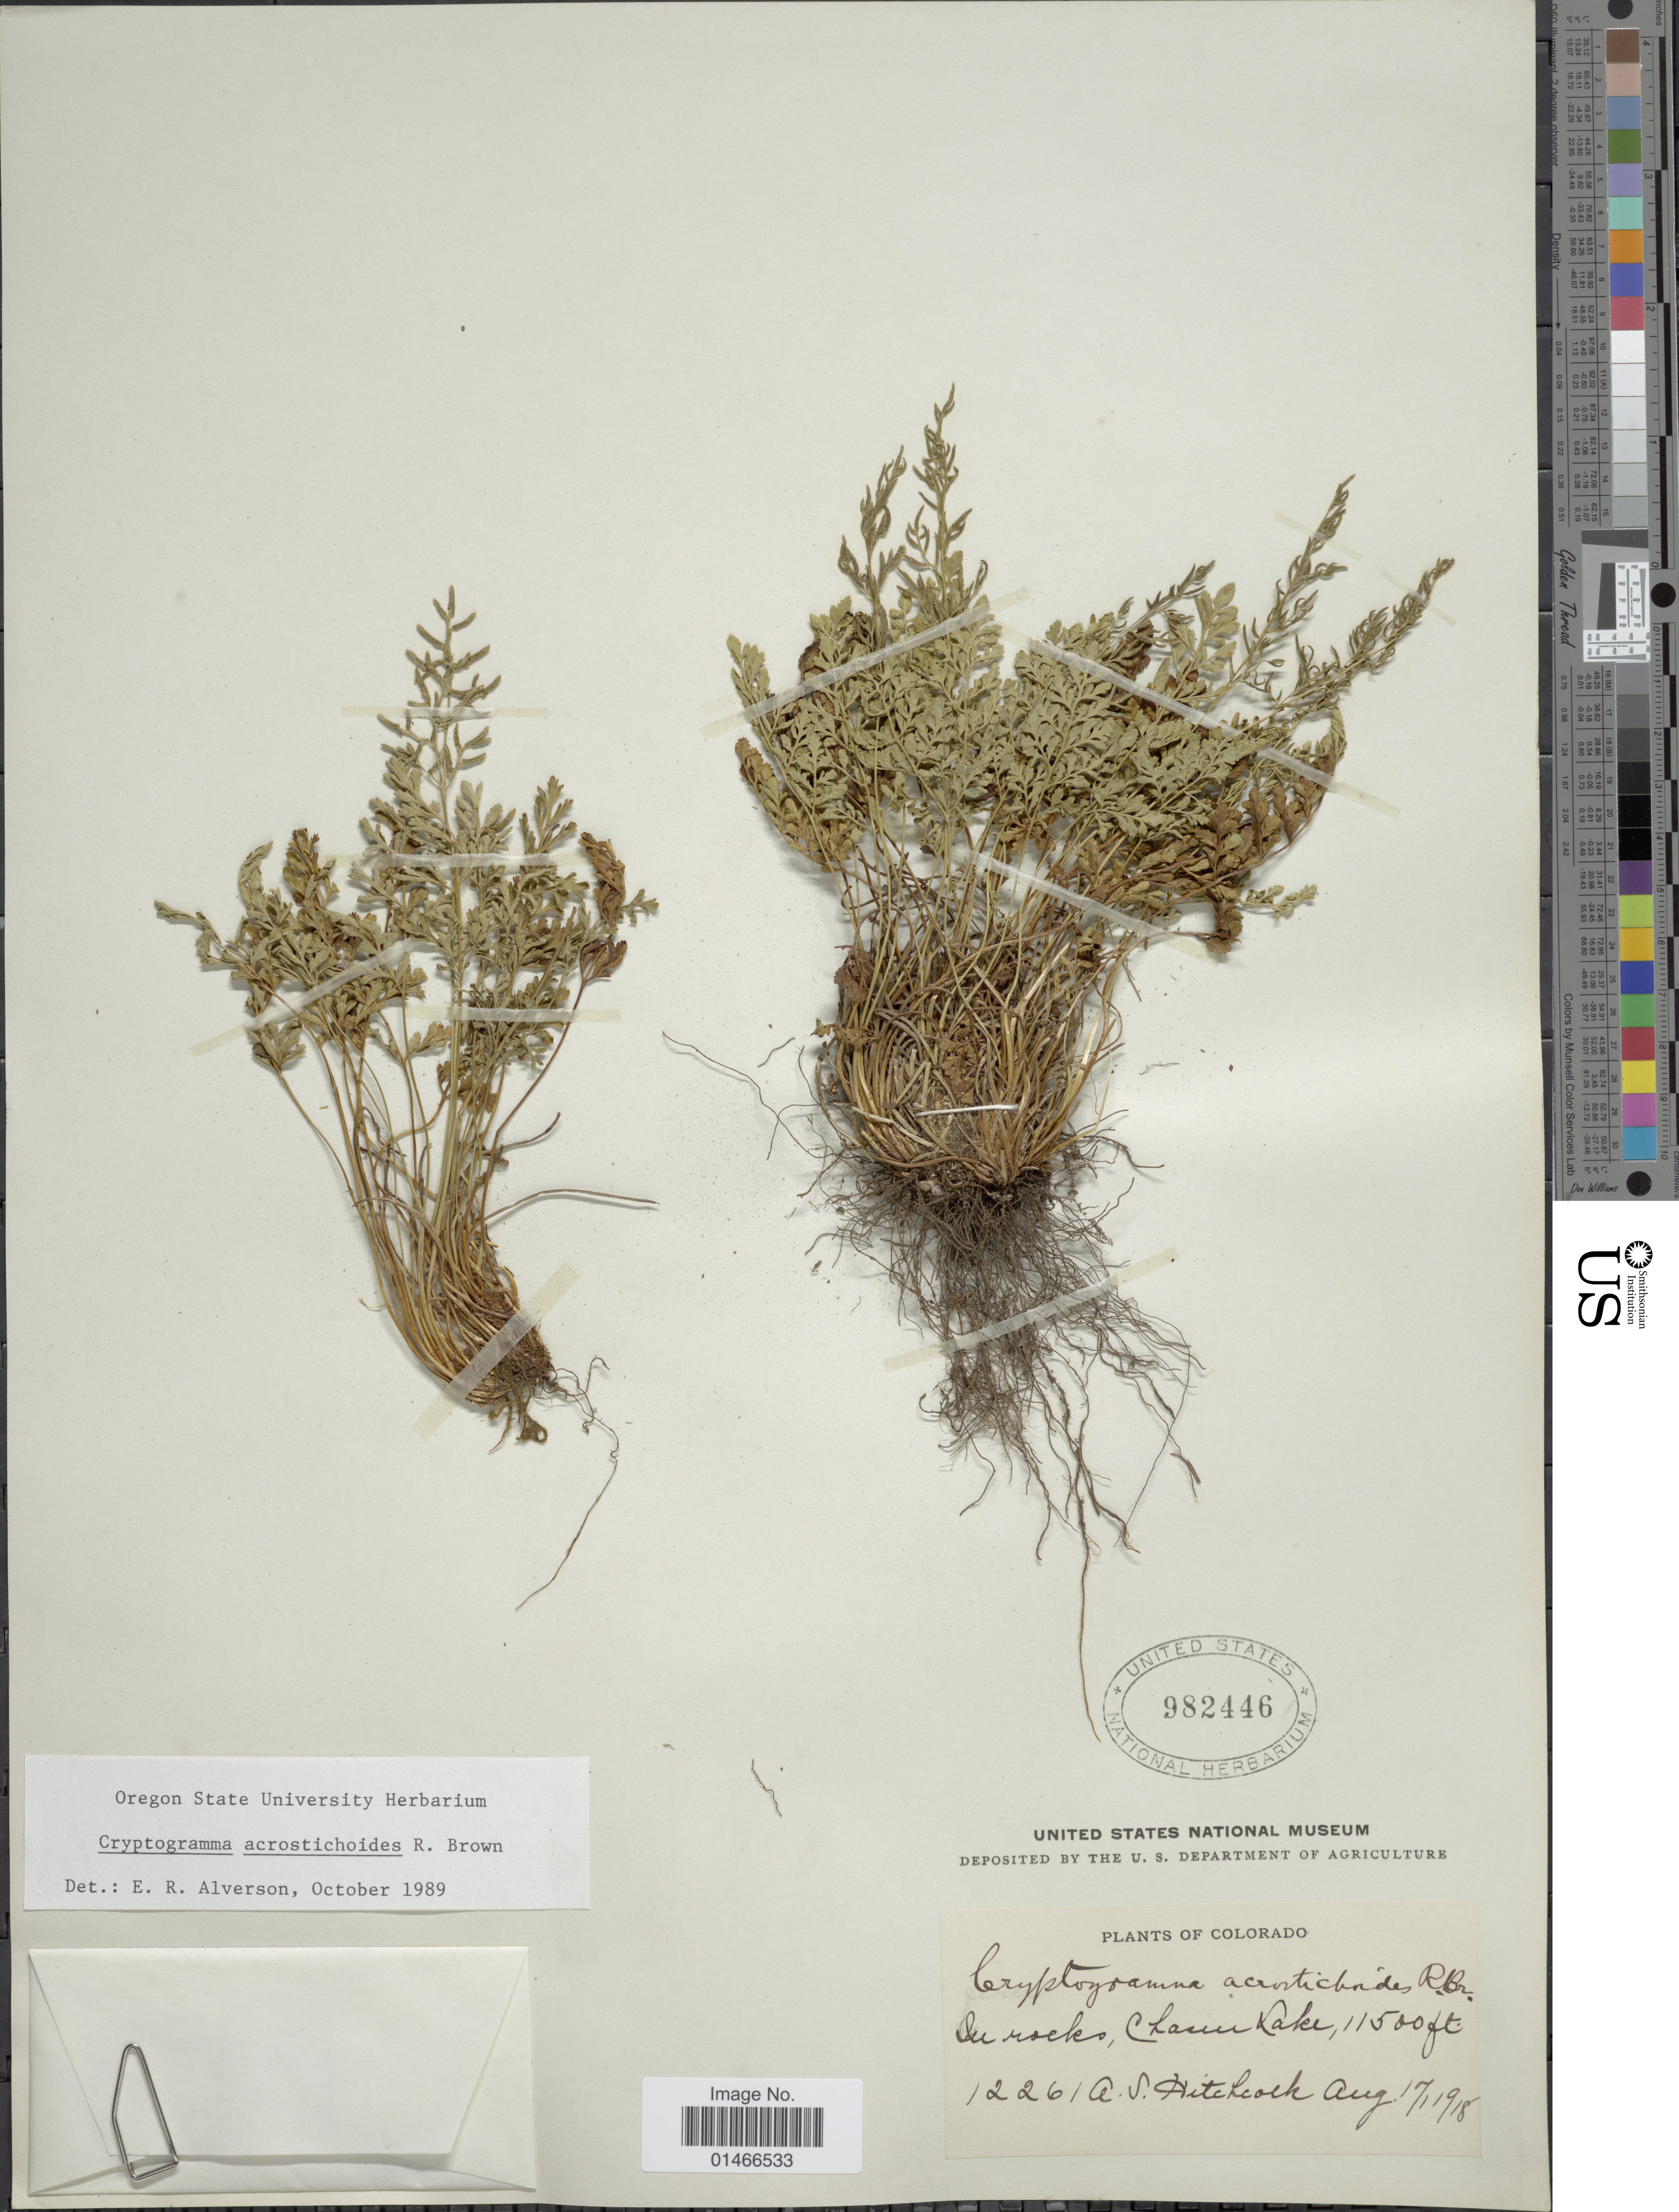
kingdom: Plantae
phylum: Tracheophyta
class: Polypodiopsida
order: Polypodiales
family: Pteridaceae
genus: Cryptogramma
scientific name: Cryptogramma acrostichoides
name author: R. Br.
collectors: A. S. Hitchcock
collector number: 12261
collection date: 1918-08-17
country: United States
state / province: Colorado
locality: Chasm Lake.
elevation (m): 3505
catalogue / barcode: US 982446